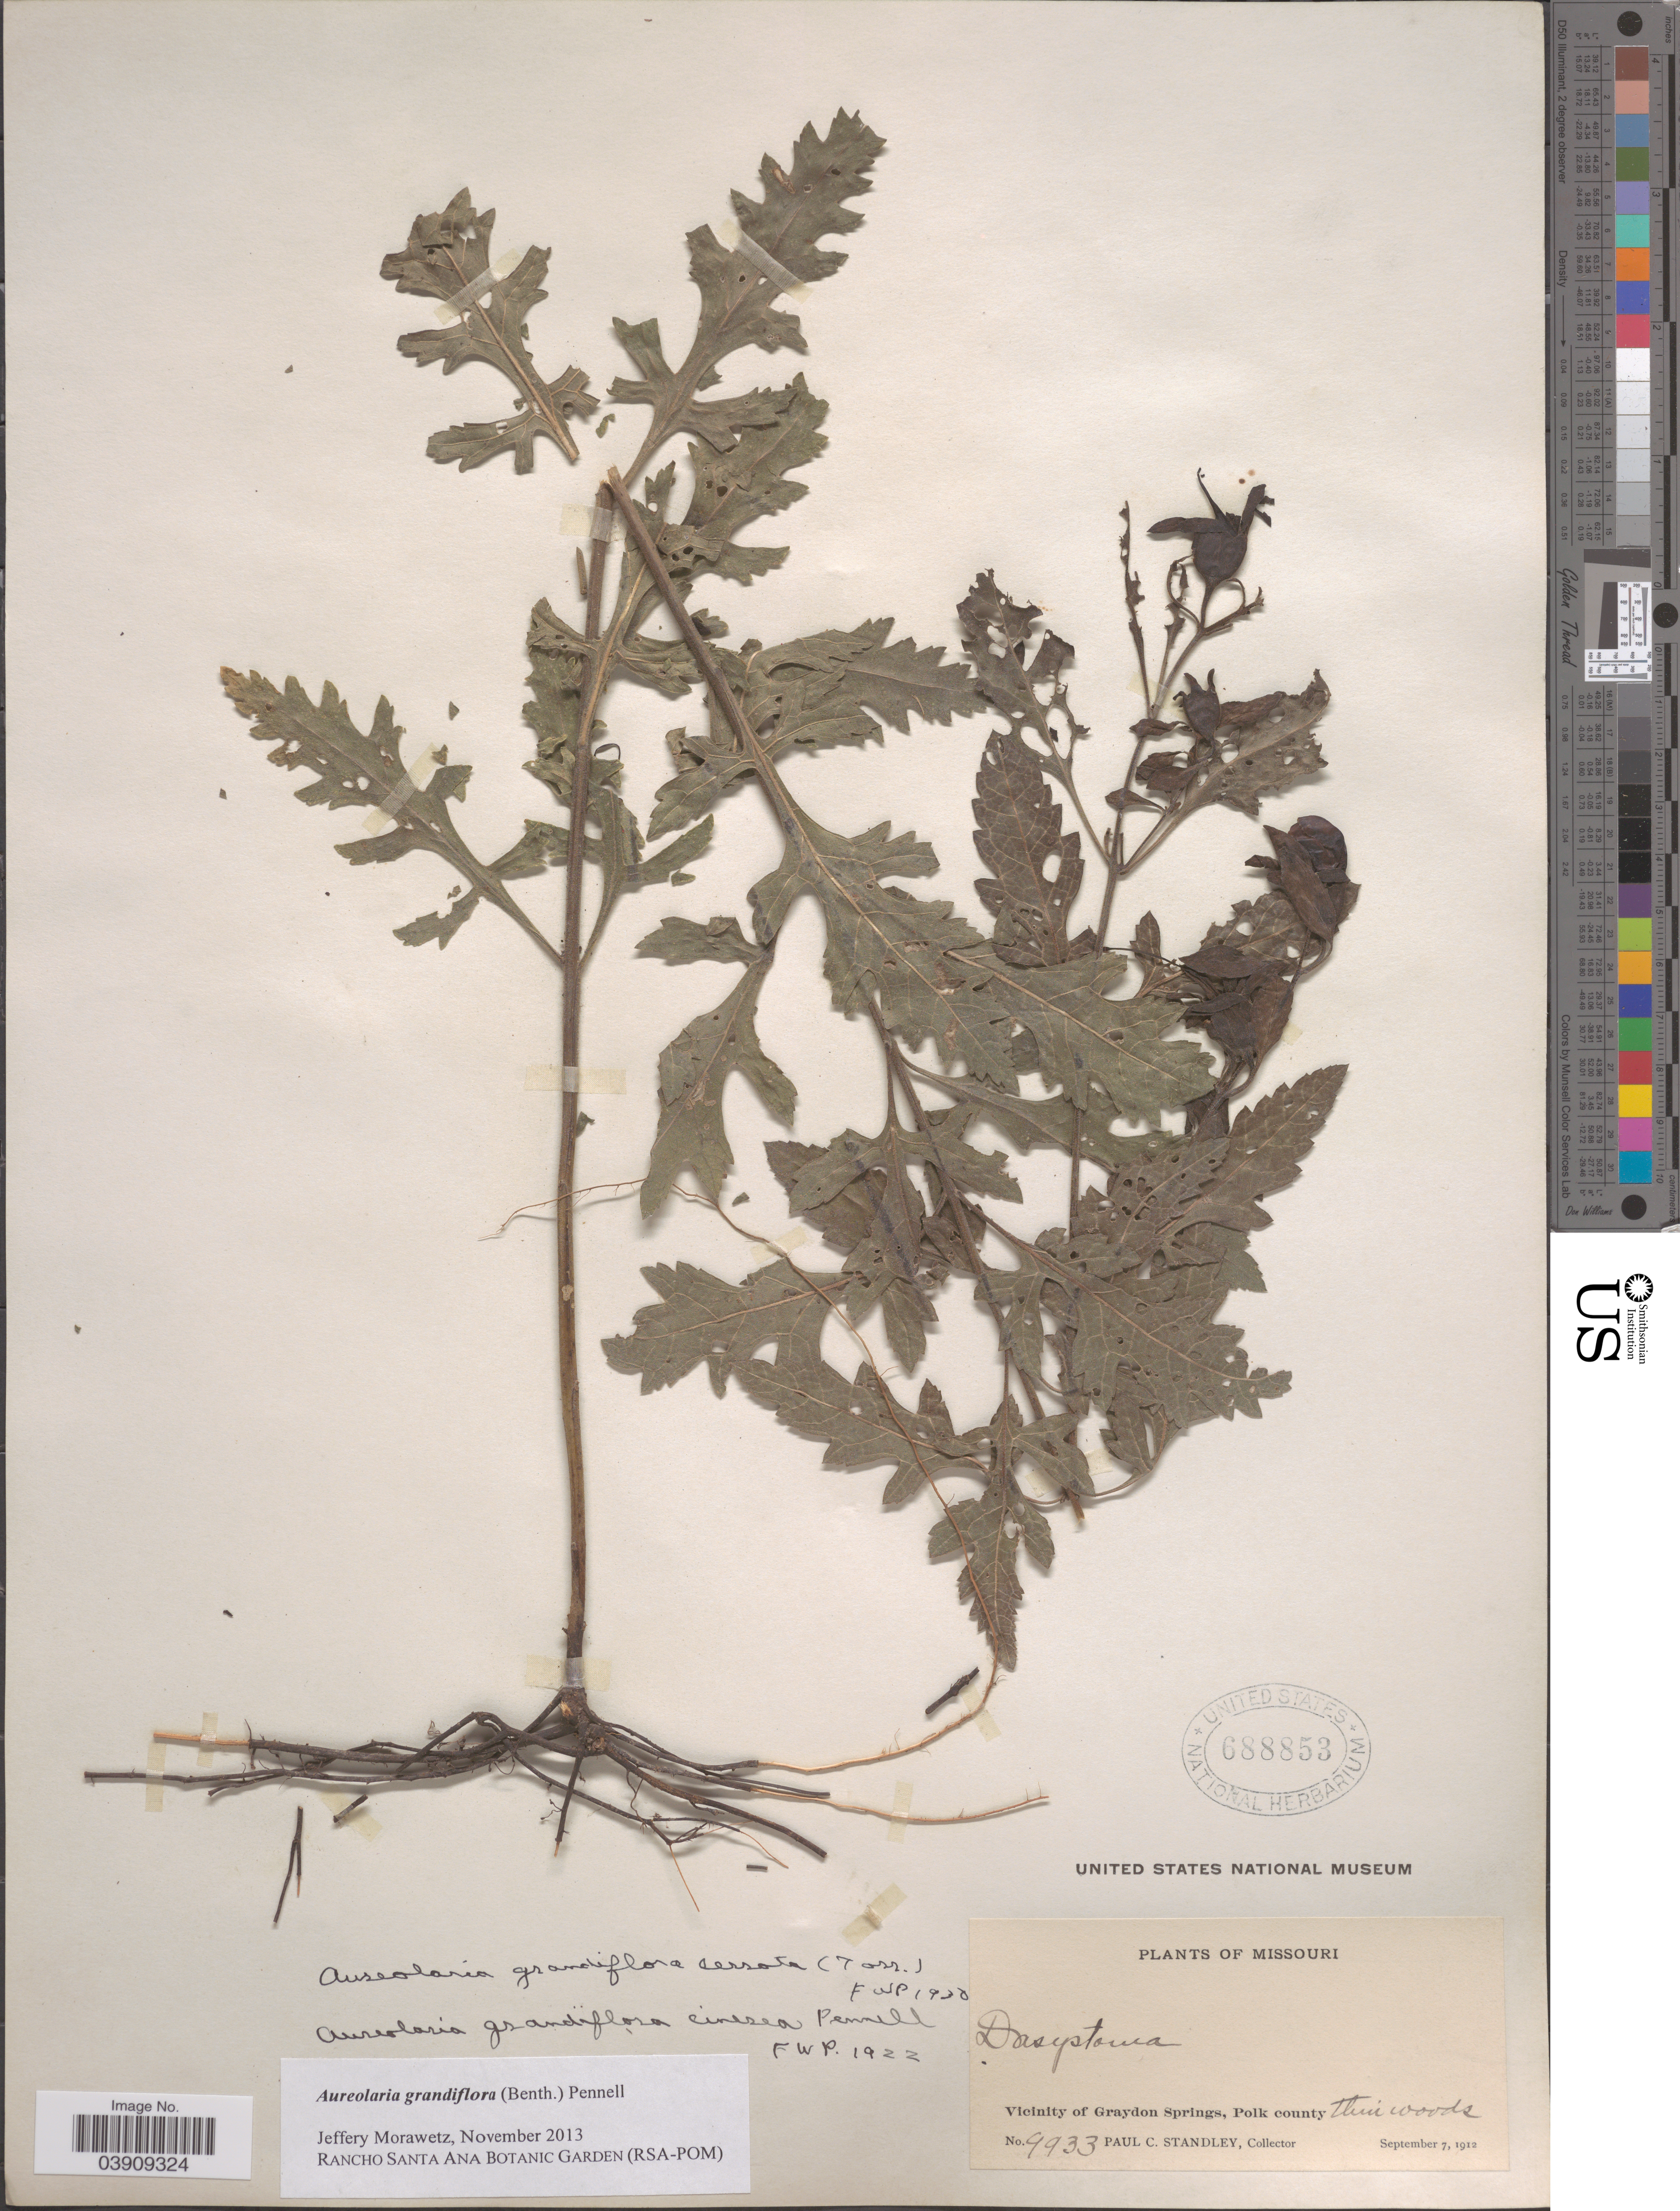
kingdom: Plantae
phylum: Tracheophyta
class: Magnoliopsida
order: Lamiales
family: Orobanchaceae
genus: Aureolaria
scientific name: Aureolaria grandiflora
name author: (Benth.) Pennell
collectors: P. C. Standley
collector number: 9933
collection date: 1912-09-07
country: United States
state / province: Missouri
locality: Vicinity of Graydon Springs, Polk County.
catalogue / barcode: US 688853